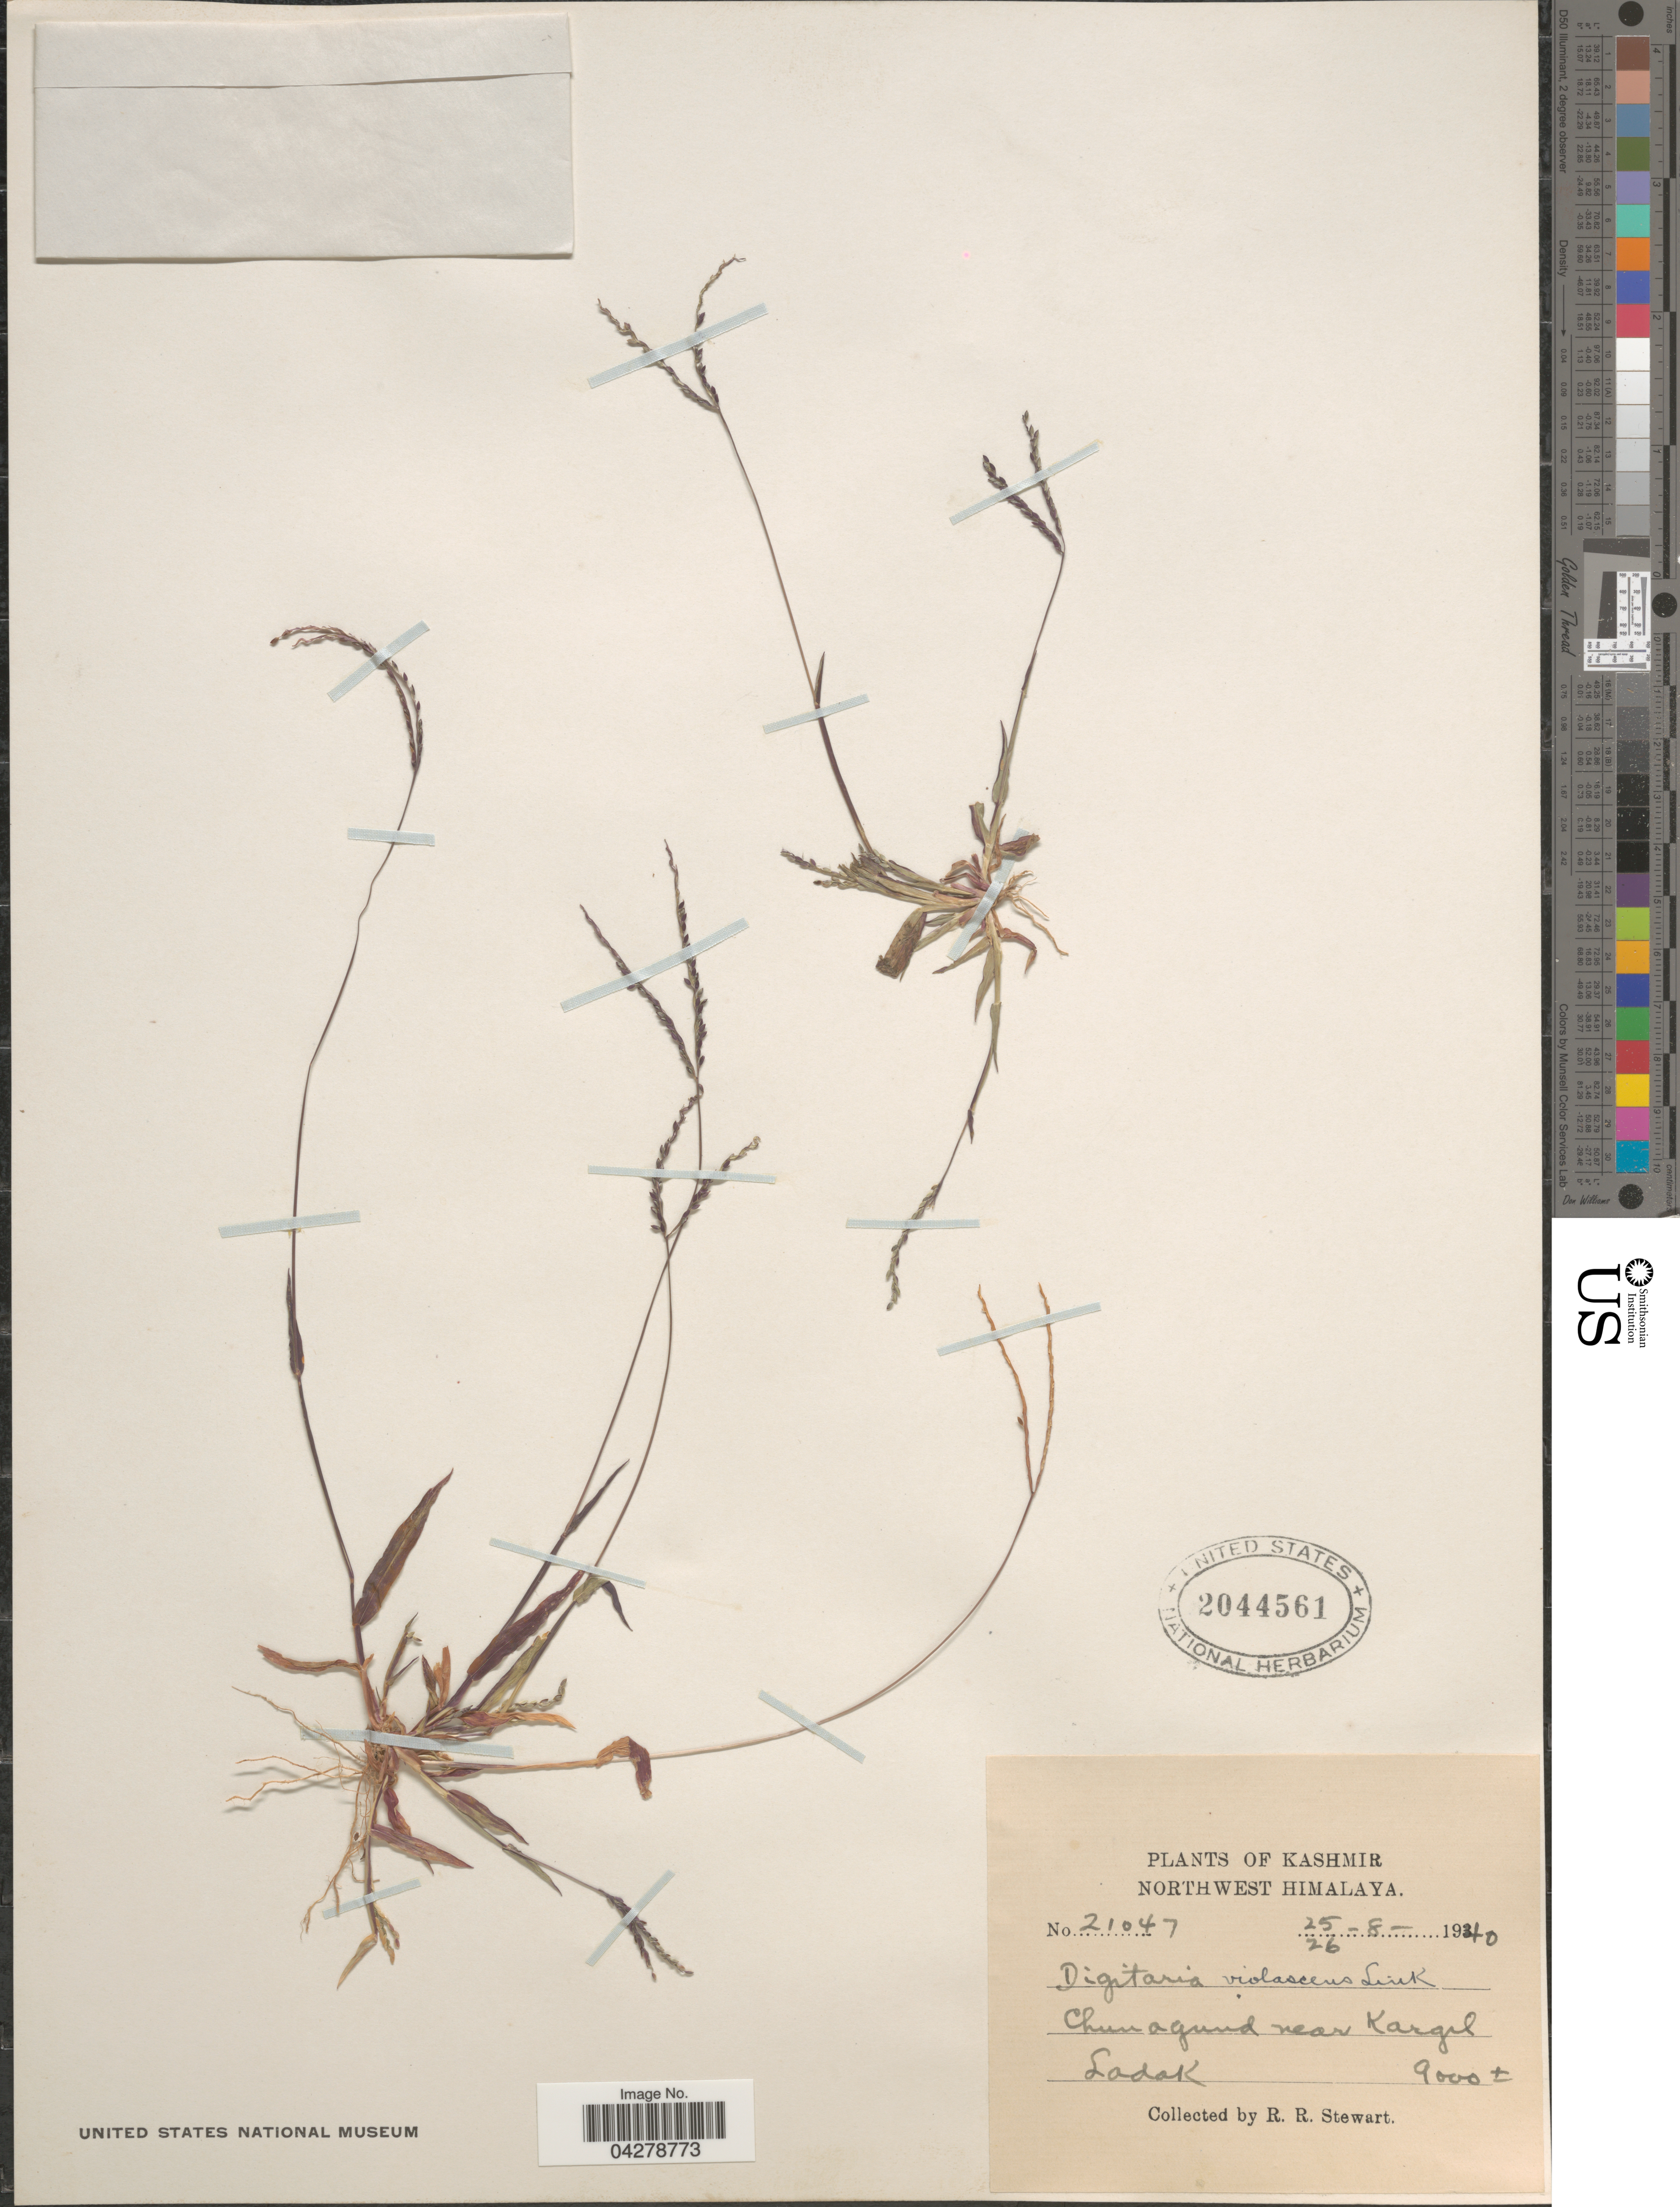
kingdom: Plantae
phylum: Tracheophyta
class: Liliopsida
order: Poales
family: Poaceae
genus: Digitaria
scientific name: Digitaria violascens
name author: Link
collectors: R. Stewart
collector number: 21047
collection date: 1940-08-25/1940-08-26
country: India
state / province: Ladakh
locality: Kashmir. Northwest Himalaya. Chunagund near Kargil Ladak.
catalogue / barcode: US 2044561